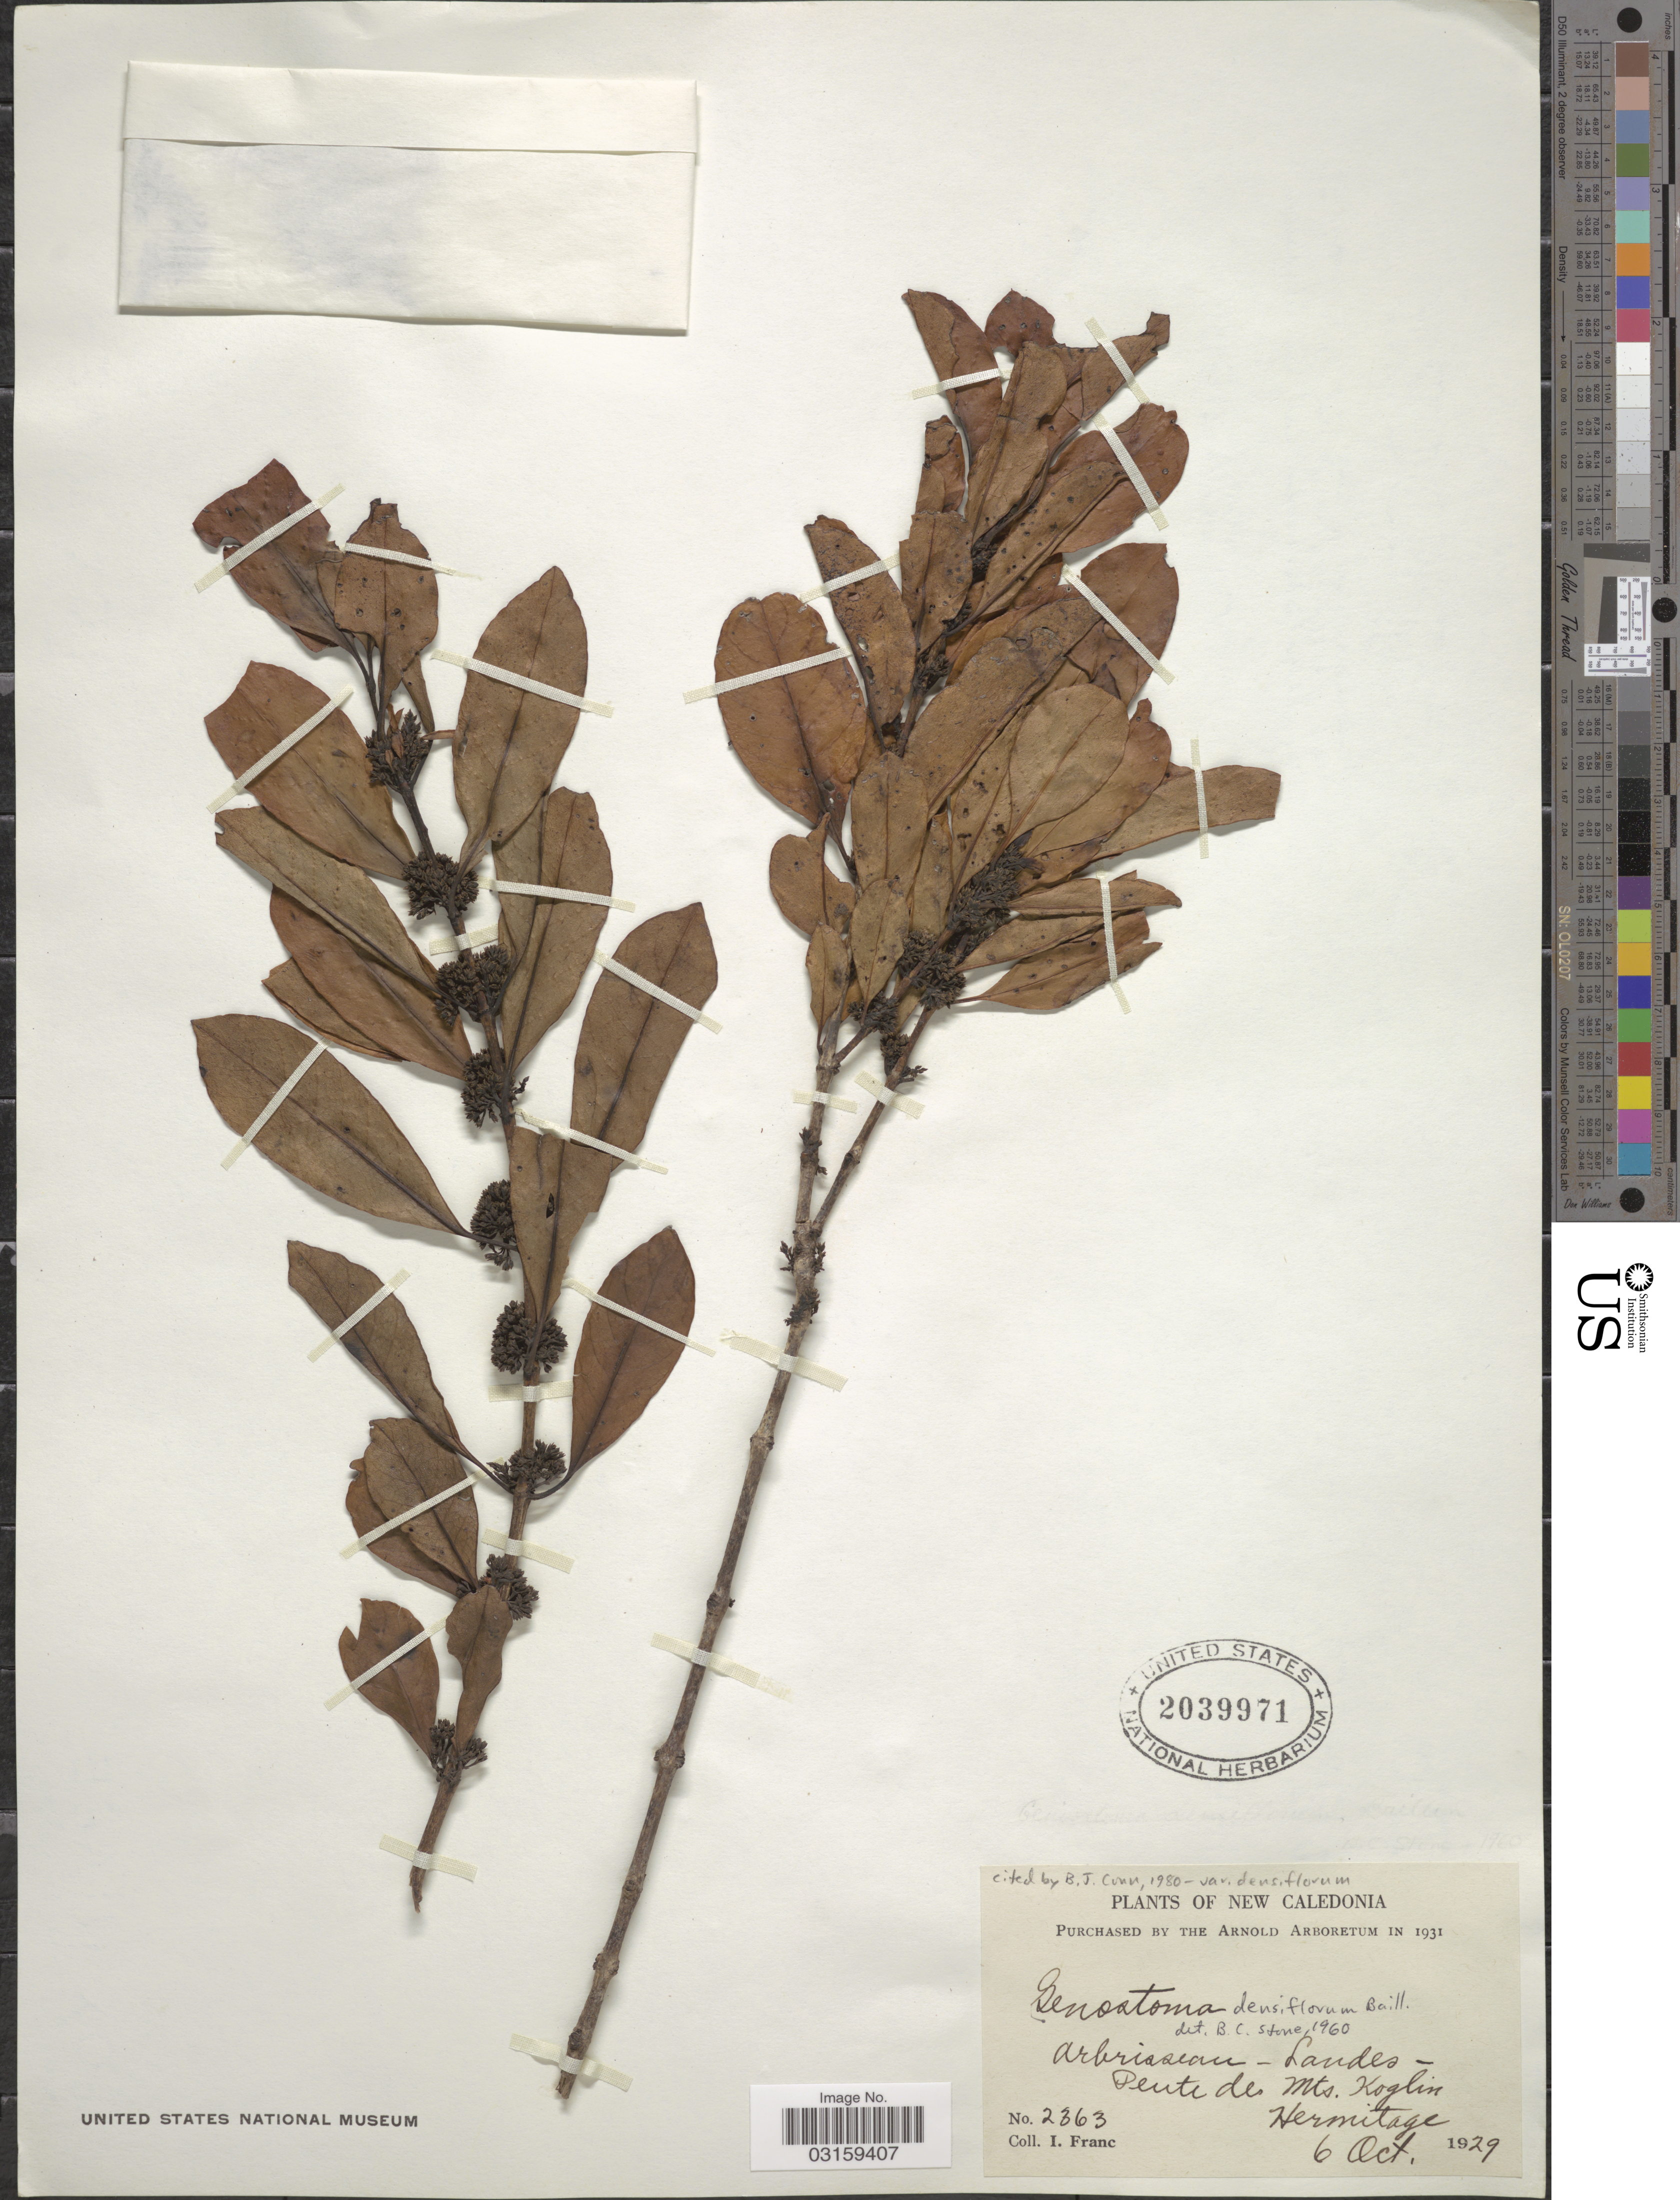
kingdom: Plantae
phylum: Tracheophyta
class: Magnoliopsida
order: Gentianales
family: Loganiaceae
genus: Geniostoma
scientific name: Geniostoma densiflorum var. densiflorum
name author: Baill.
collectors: I. Franc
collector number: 2363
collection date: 1929-10-06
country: New Caledonia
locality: Pente des Mts. Koglin. Hermitage.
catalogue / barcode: US 2039971